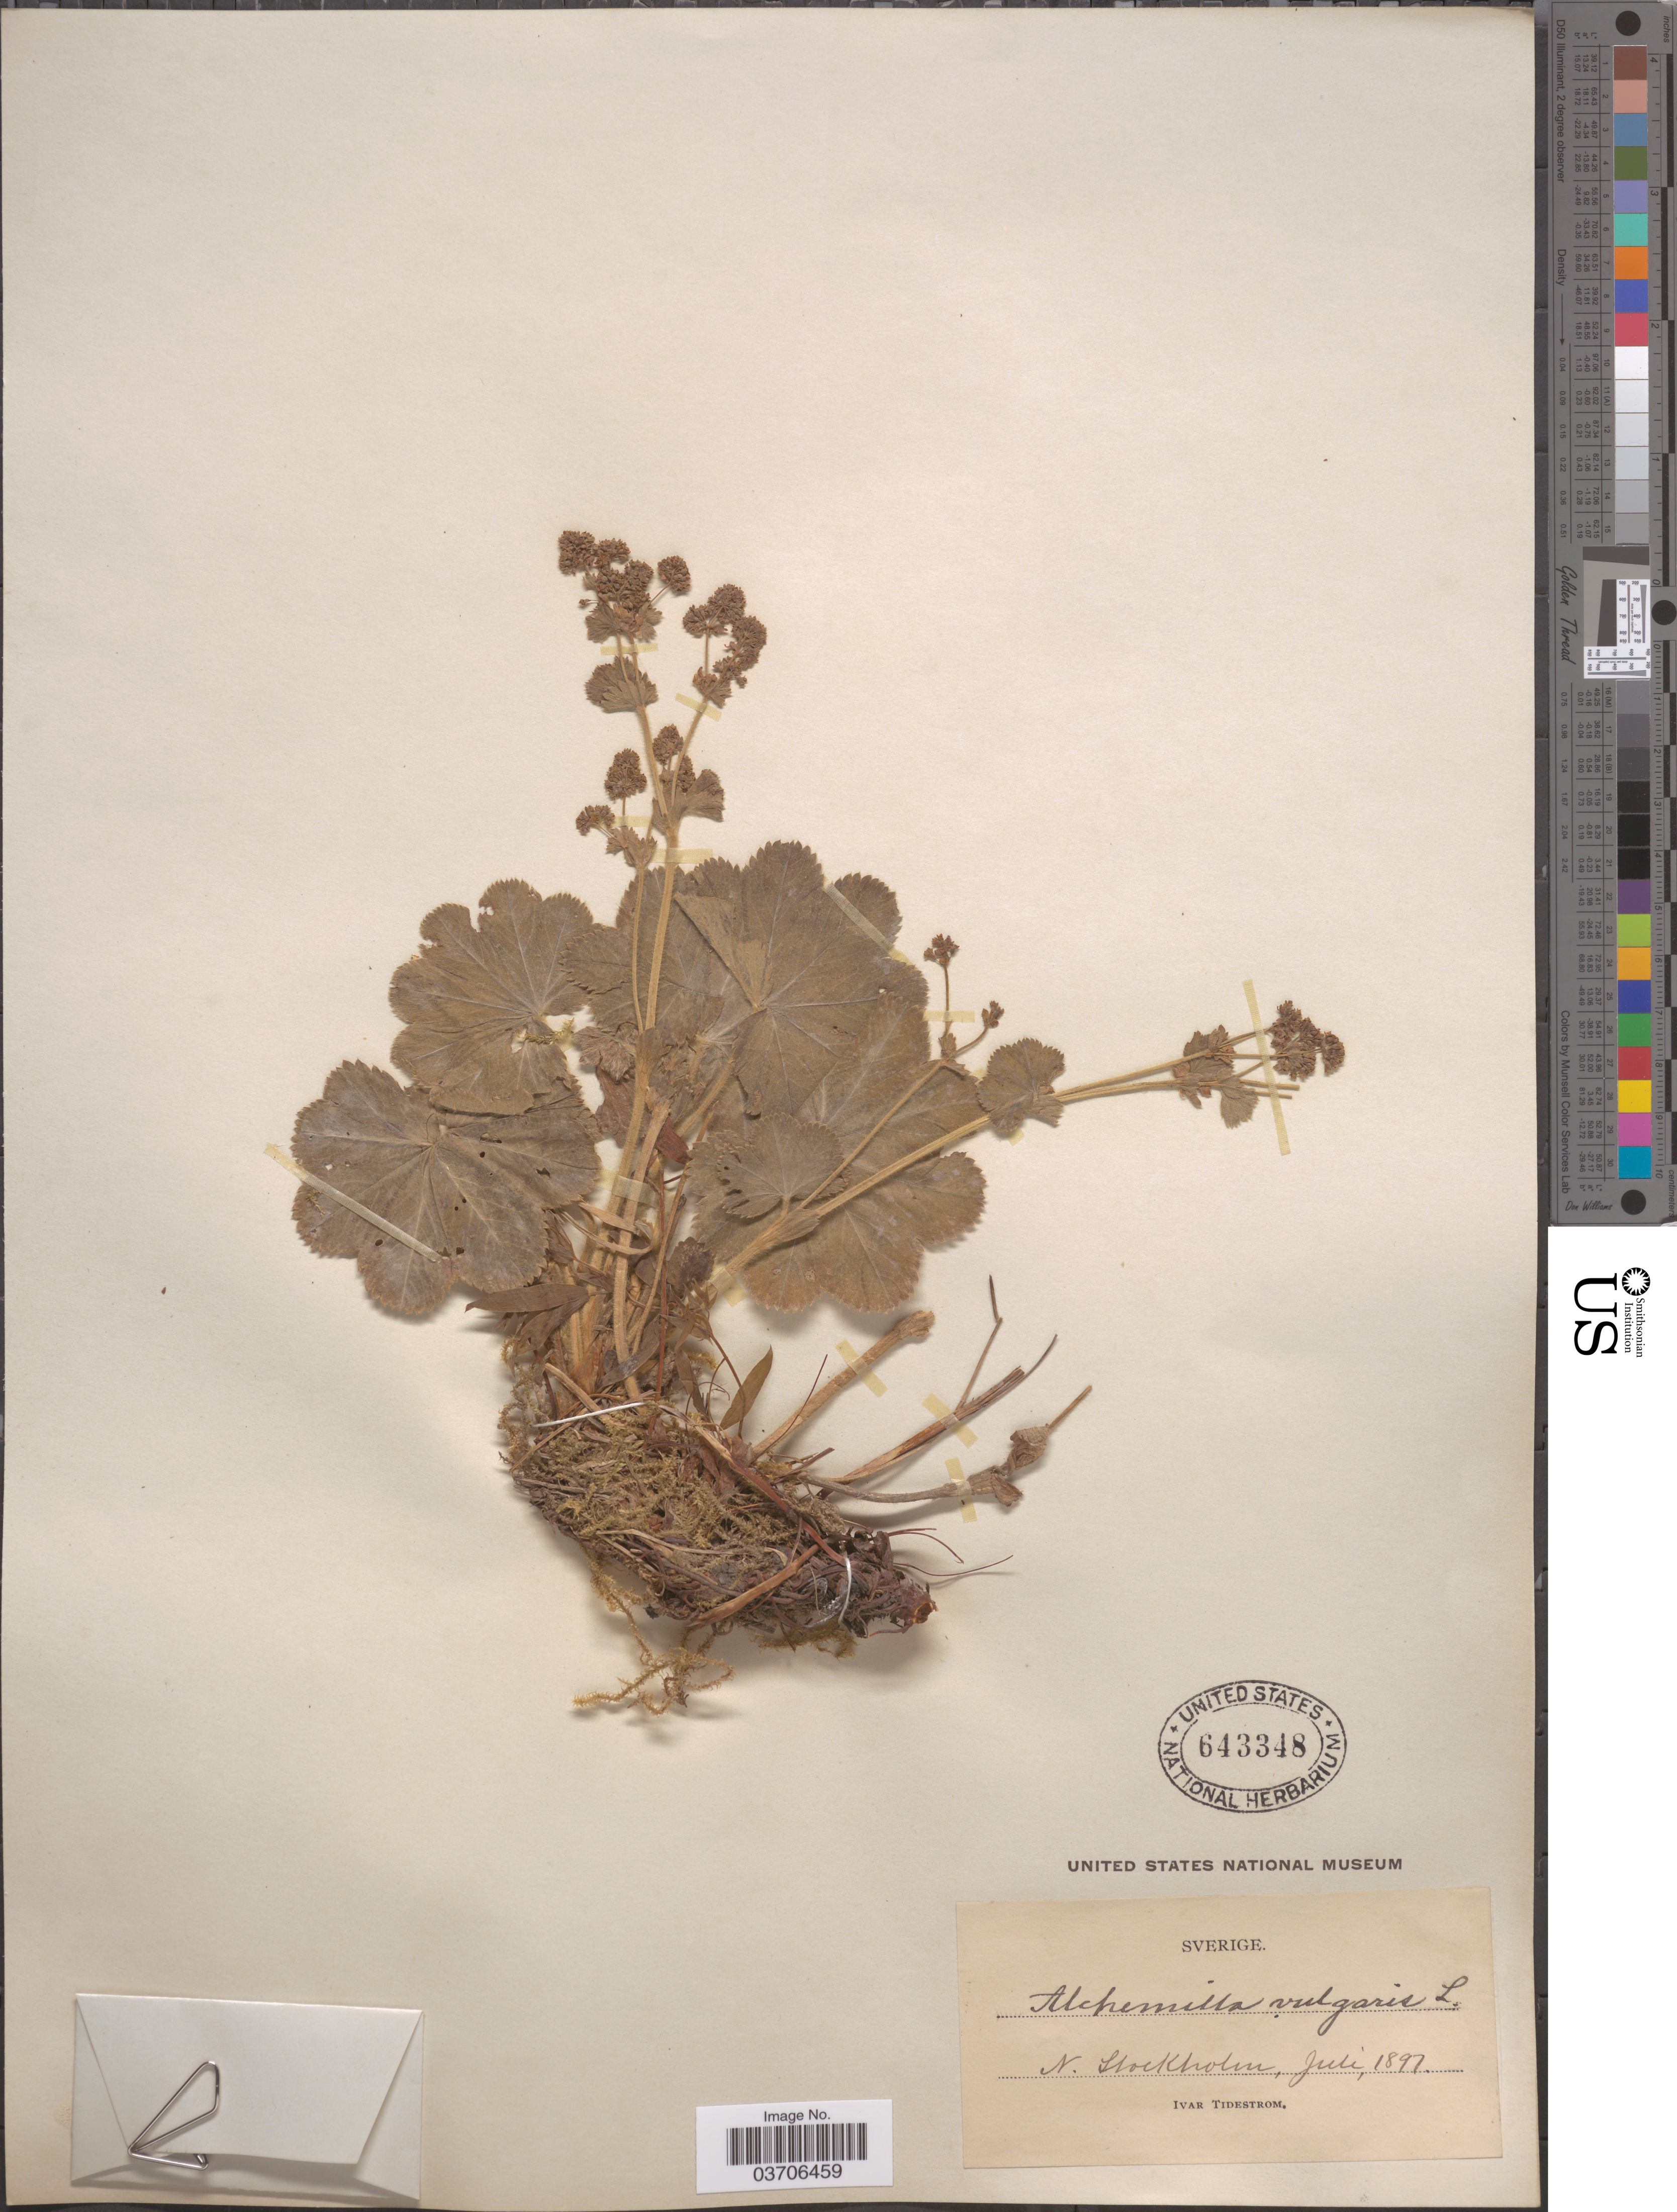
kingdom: Plantae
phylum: Tracheophyta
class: Magnoliopsida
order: Rosales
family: Rosaceae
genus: Alchemilla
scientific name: Alchemilla vulgaris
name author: L.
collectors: I. F. Tidestrom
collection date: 1897-07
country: Sweden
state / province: Stockholm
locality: N. Stockholm.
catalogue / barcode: US 643348